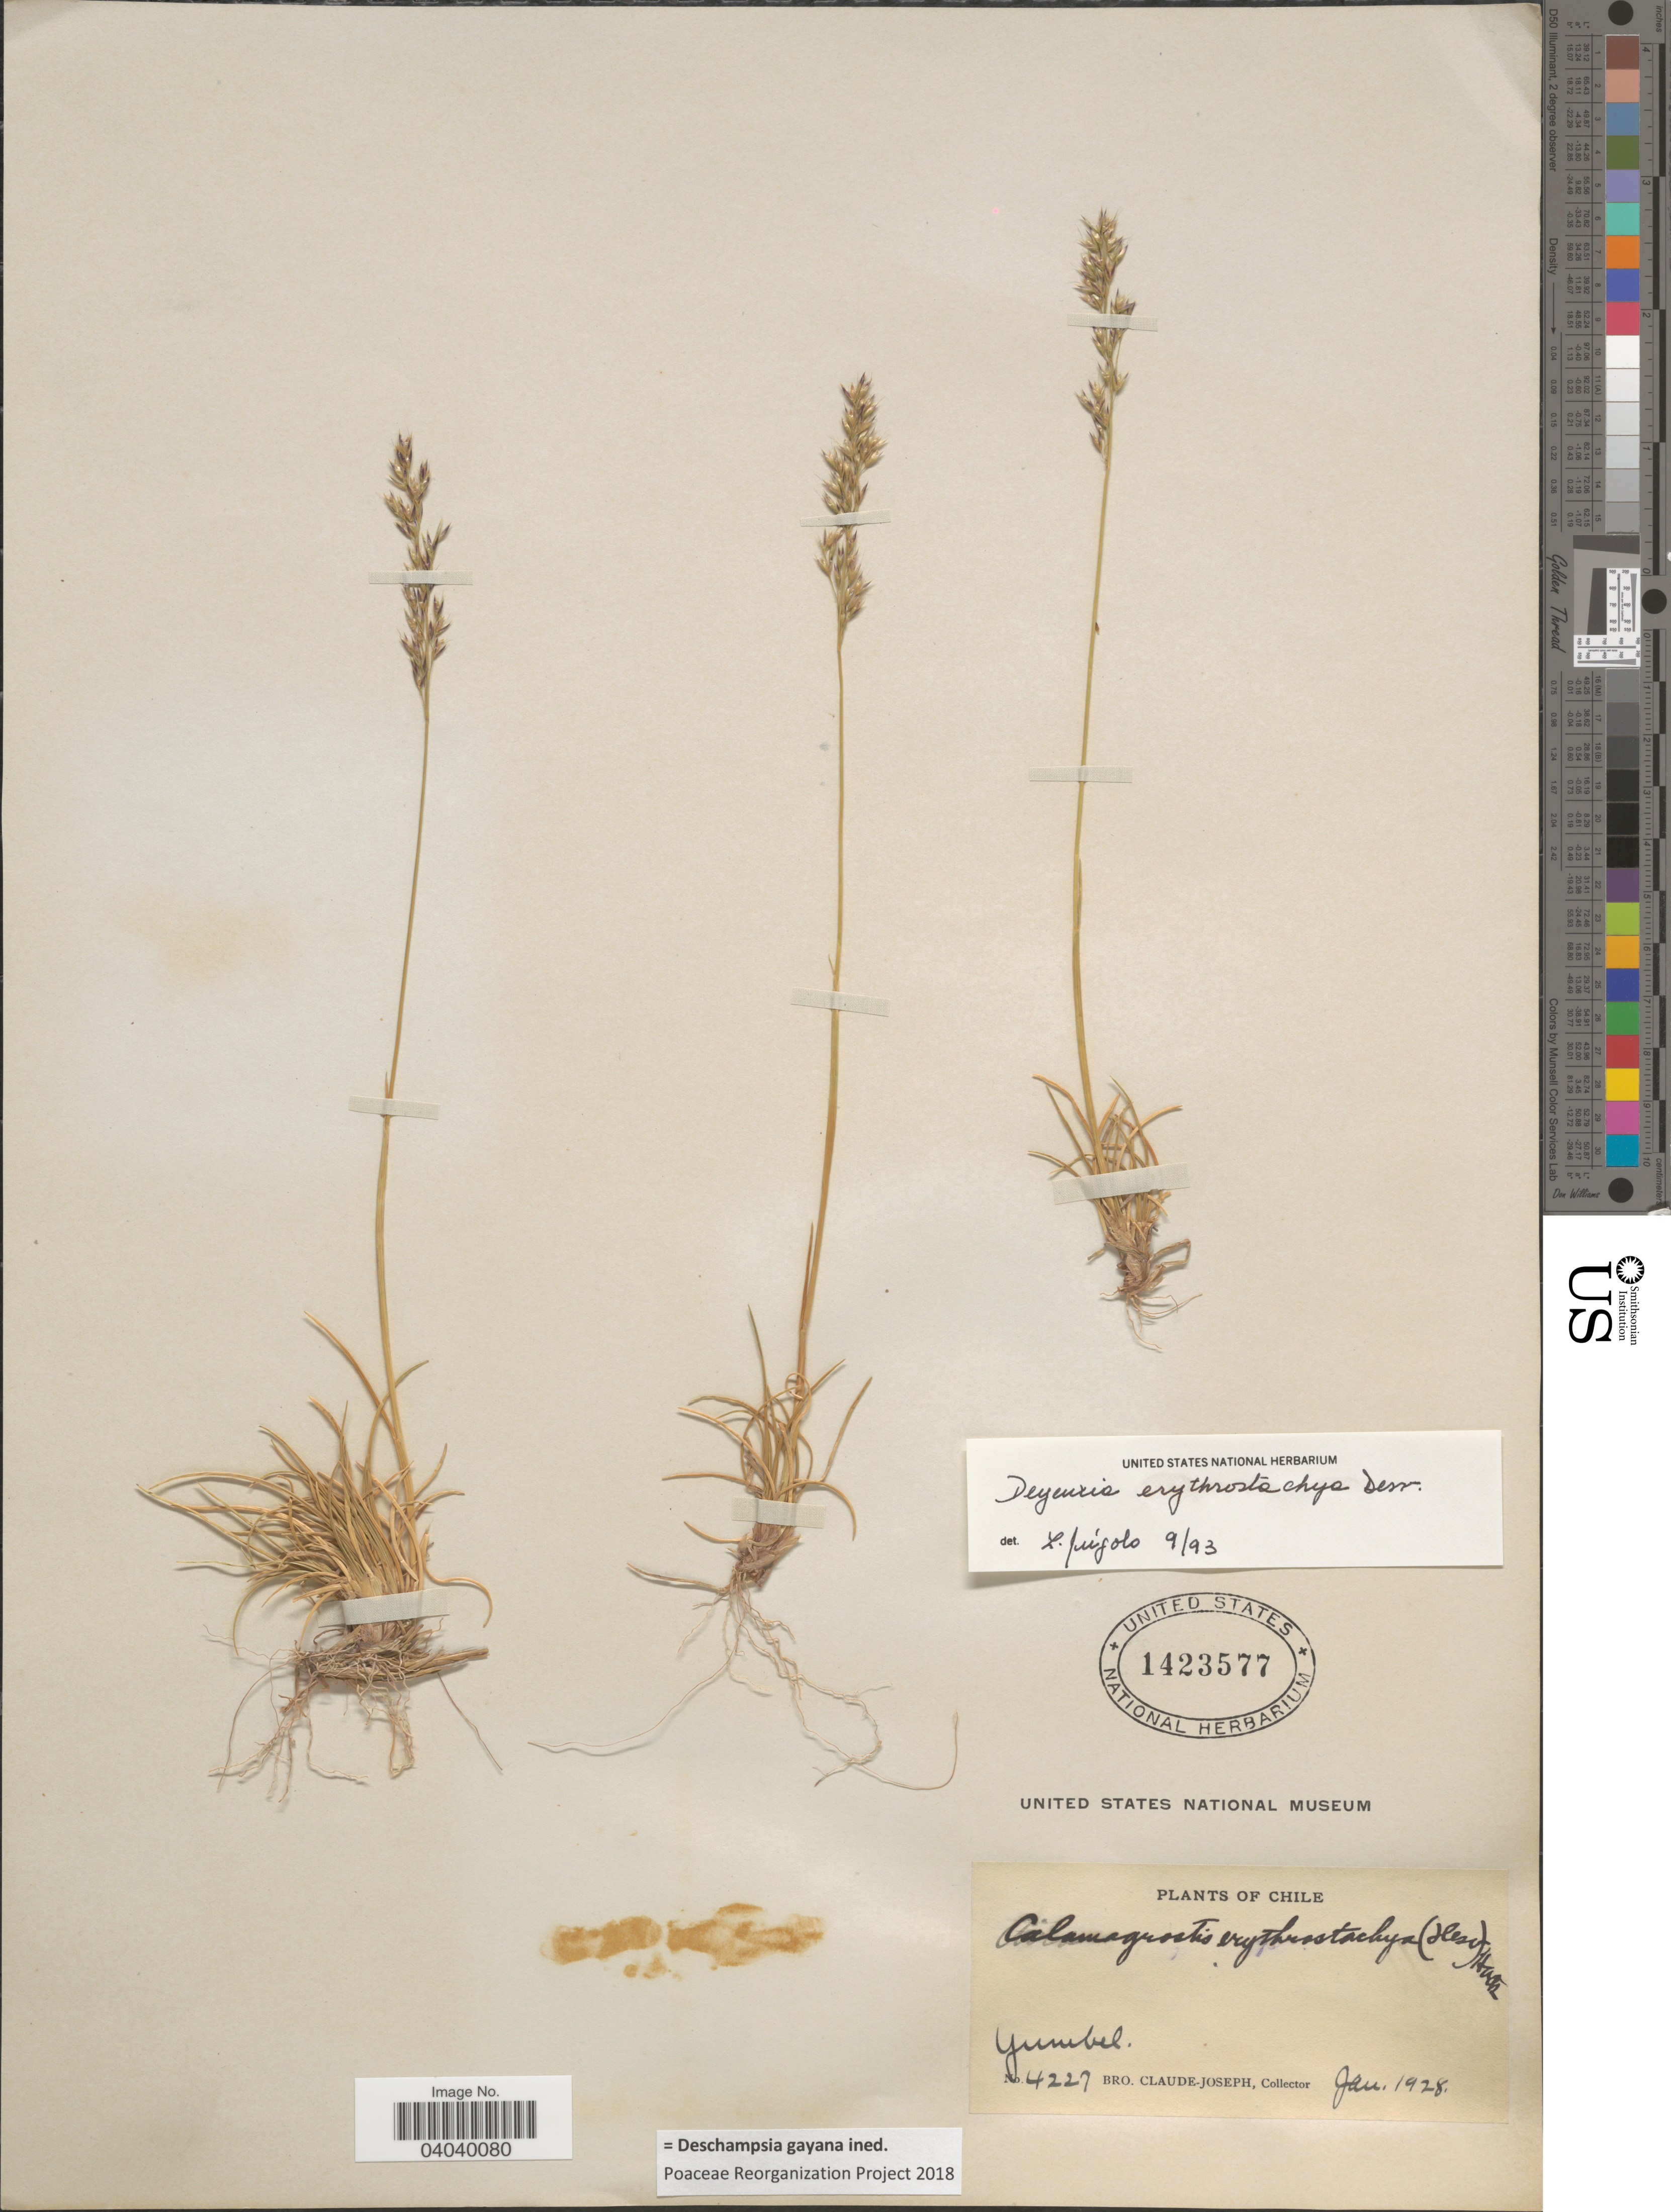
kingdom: Plantae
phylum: Tracheophyta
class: Liliopsida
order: Poales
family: Poaceae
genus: Deschampsia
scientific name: Deschampsia gayana ined.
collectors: Bro. Claude-Joseph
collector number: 4227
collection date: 1928-01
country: Chile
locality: Yumbel.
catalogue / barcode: US 1423577